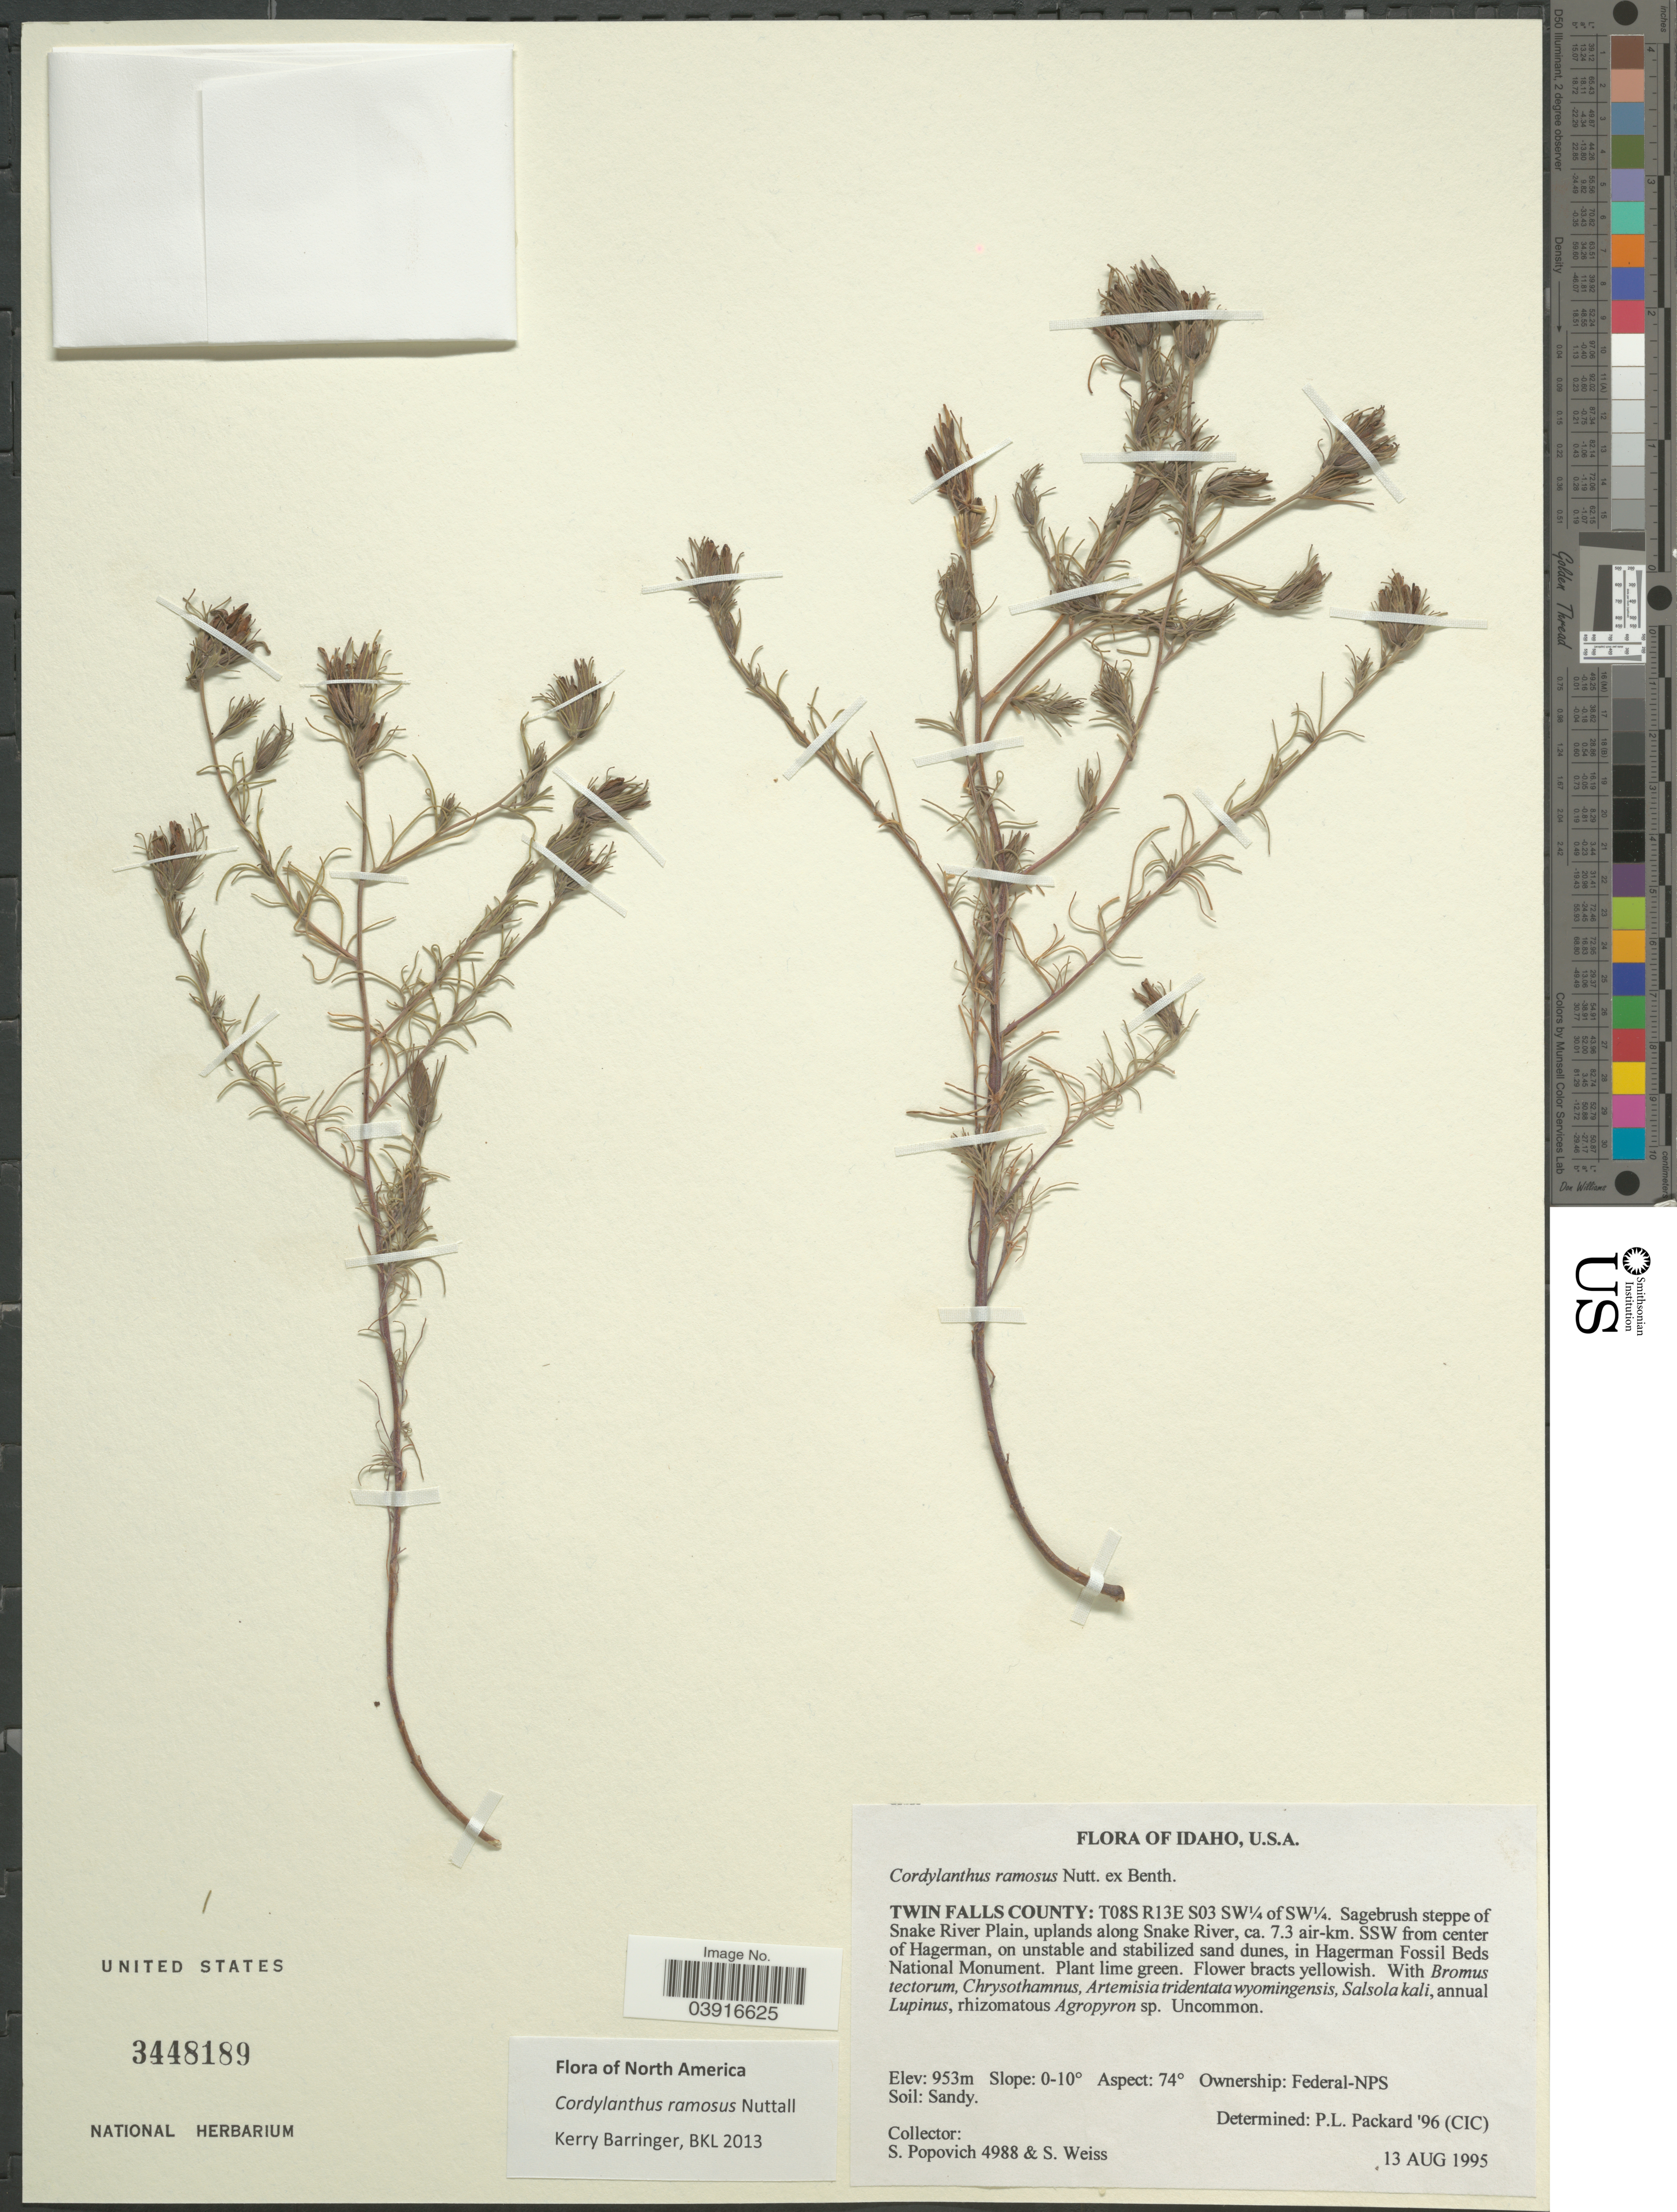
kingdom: Plantae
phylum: Tracheophyta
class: Magnoliopsida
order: Lamiales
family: Orobanchaceae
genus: Cordylanthus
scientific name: Cordylanthus ramosus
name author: Nutt. ex Benth.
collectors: S. Popovich & S. Weiss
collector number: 4988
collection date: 1995-08-13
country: United States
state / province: Idaho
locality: Twin Falls County: T08S R13E S03 SW¼ of SW¼. Steppe of Snake River Plain, uplands along Snake River, ca. 7.3 air-km. SSW from center of Hagerman, in Hagerman Fossil Beds National Monument. Slope: 0-10º Aspect: 74º.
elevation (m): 953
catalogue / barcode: US 3448189